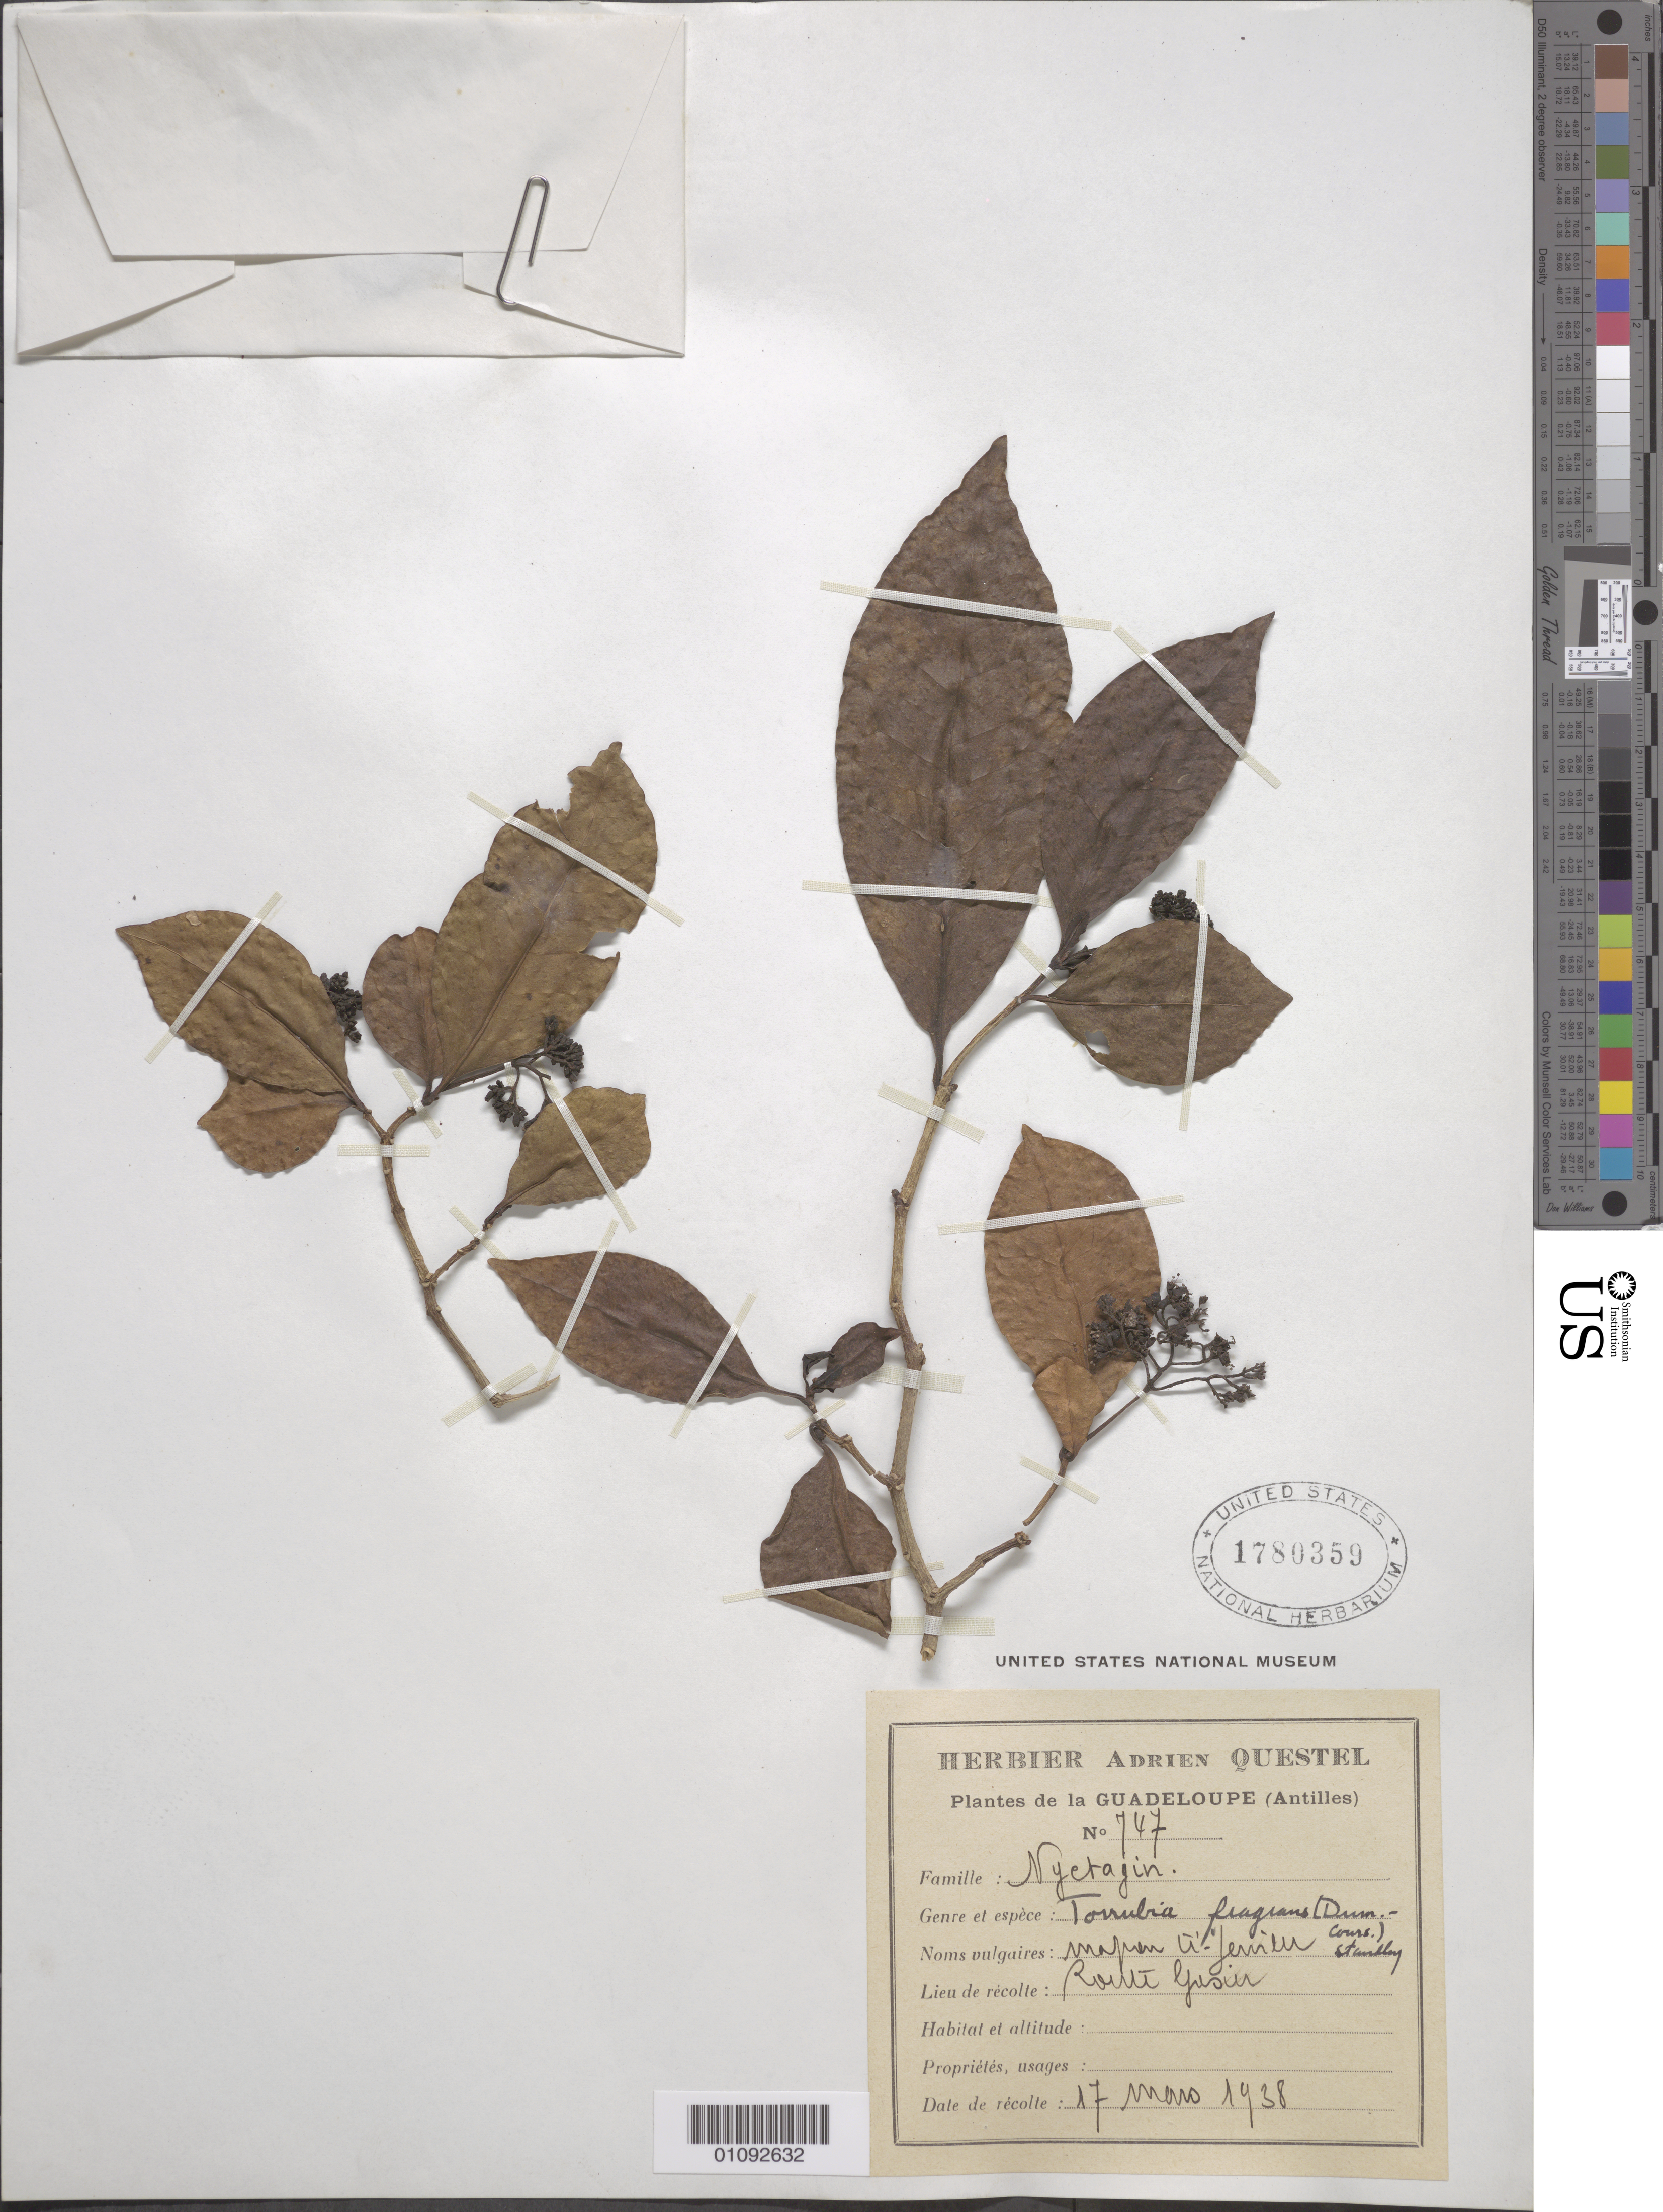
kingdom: Plantae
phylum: Tracheophyta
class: Magnoliopsida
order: Caryophyllales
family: Nyctaginaceae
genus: Guapira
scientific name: Guapira fragrans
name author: (Dum. Cours.) Little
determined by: Strong, Mark T., (BOT), Smithsonian Institution - National Museum of Natural History (UNITED STATES)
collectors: A. Questel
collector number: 747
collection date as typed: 17 Mar 1938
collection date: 1938-03-17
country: Guadeloupe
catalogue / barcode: US 1780359